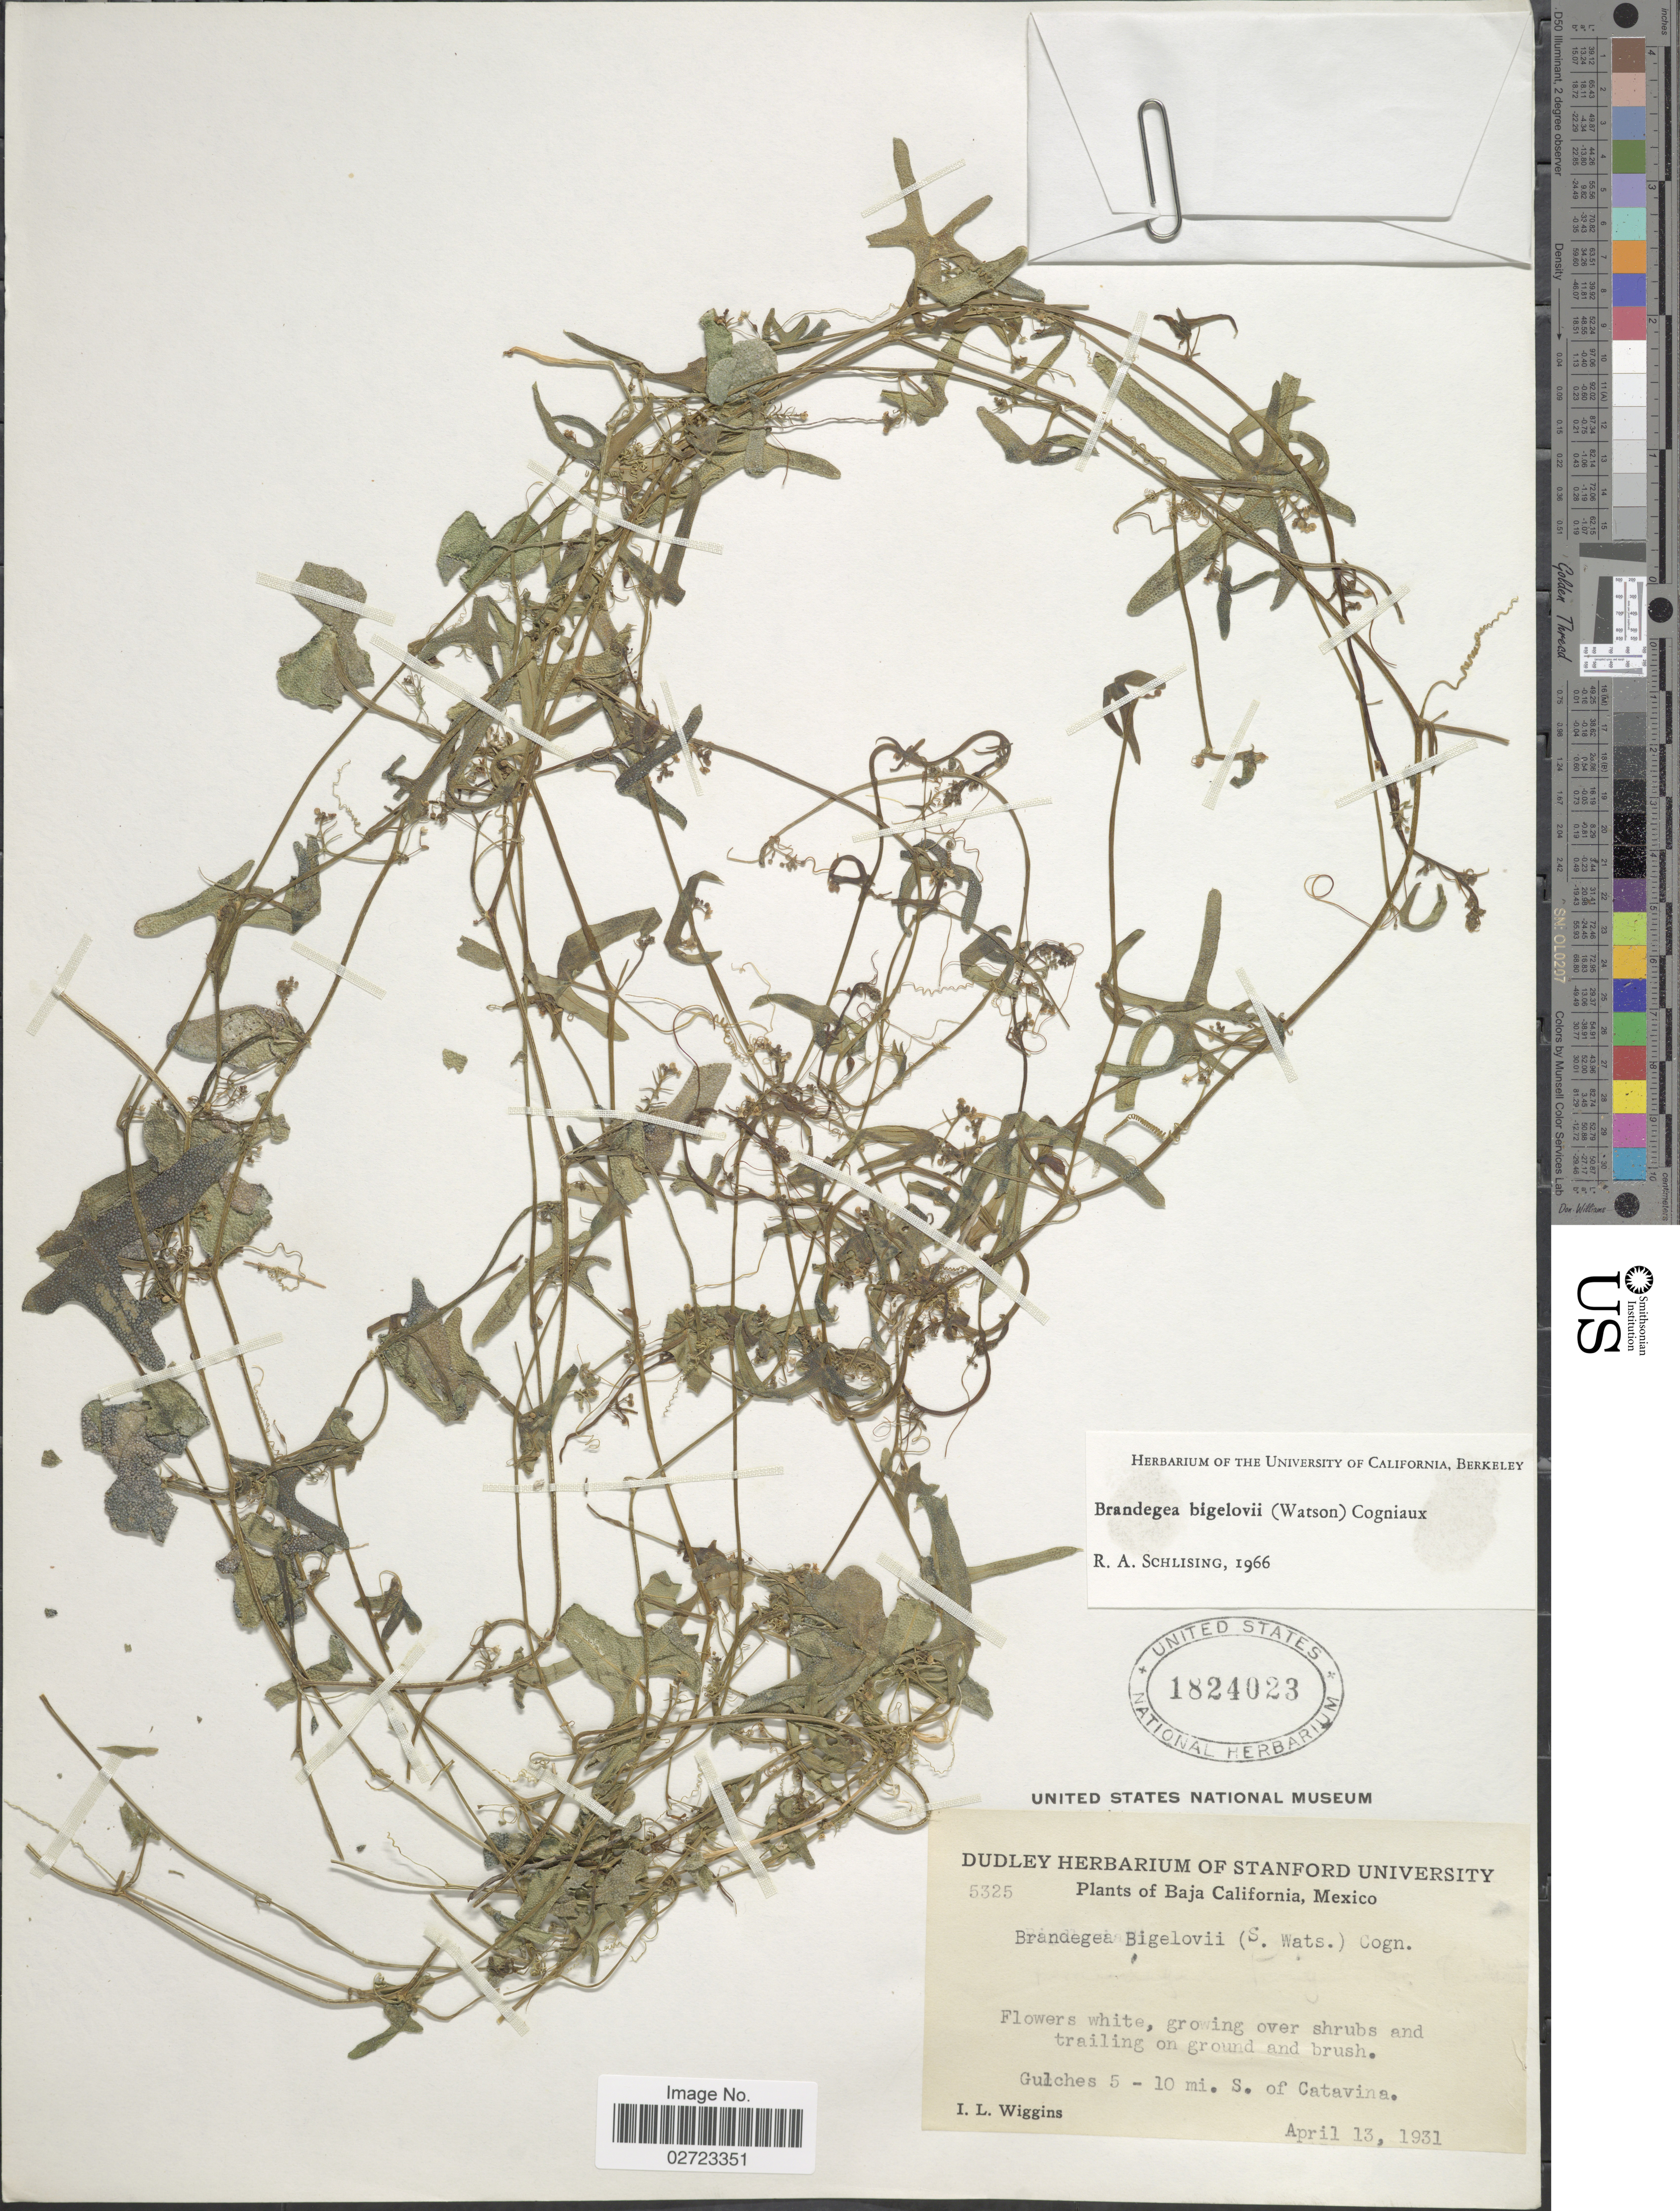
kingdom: Plantae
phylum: Tracheophyta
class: Magnoliopsida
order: Cucurbitales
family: Cucurbitaceae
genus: Brandegea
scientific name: Brandegea bigelovii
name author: (Watson) Cogn.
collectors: I. L. Wiggins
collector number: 5325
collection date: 1931-04-13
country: Mexico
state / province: Baja California Norte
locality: Gulches 5-10 mi. S. of Cavatina.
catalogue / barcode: US 1824023